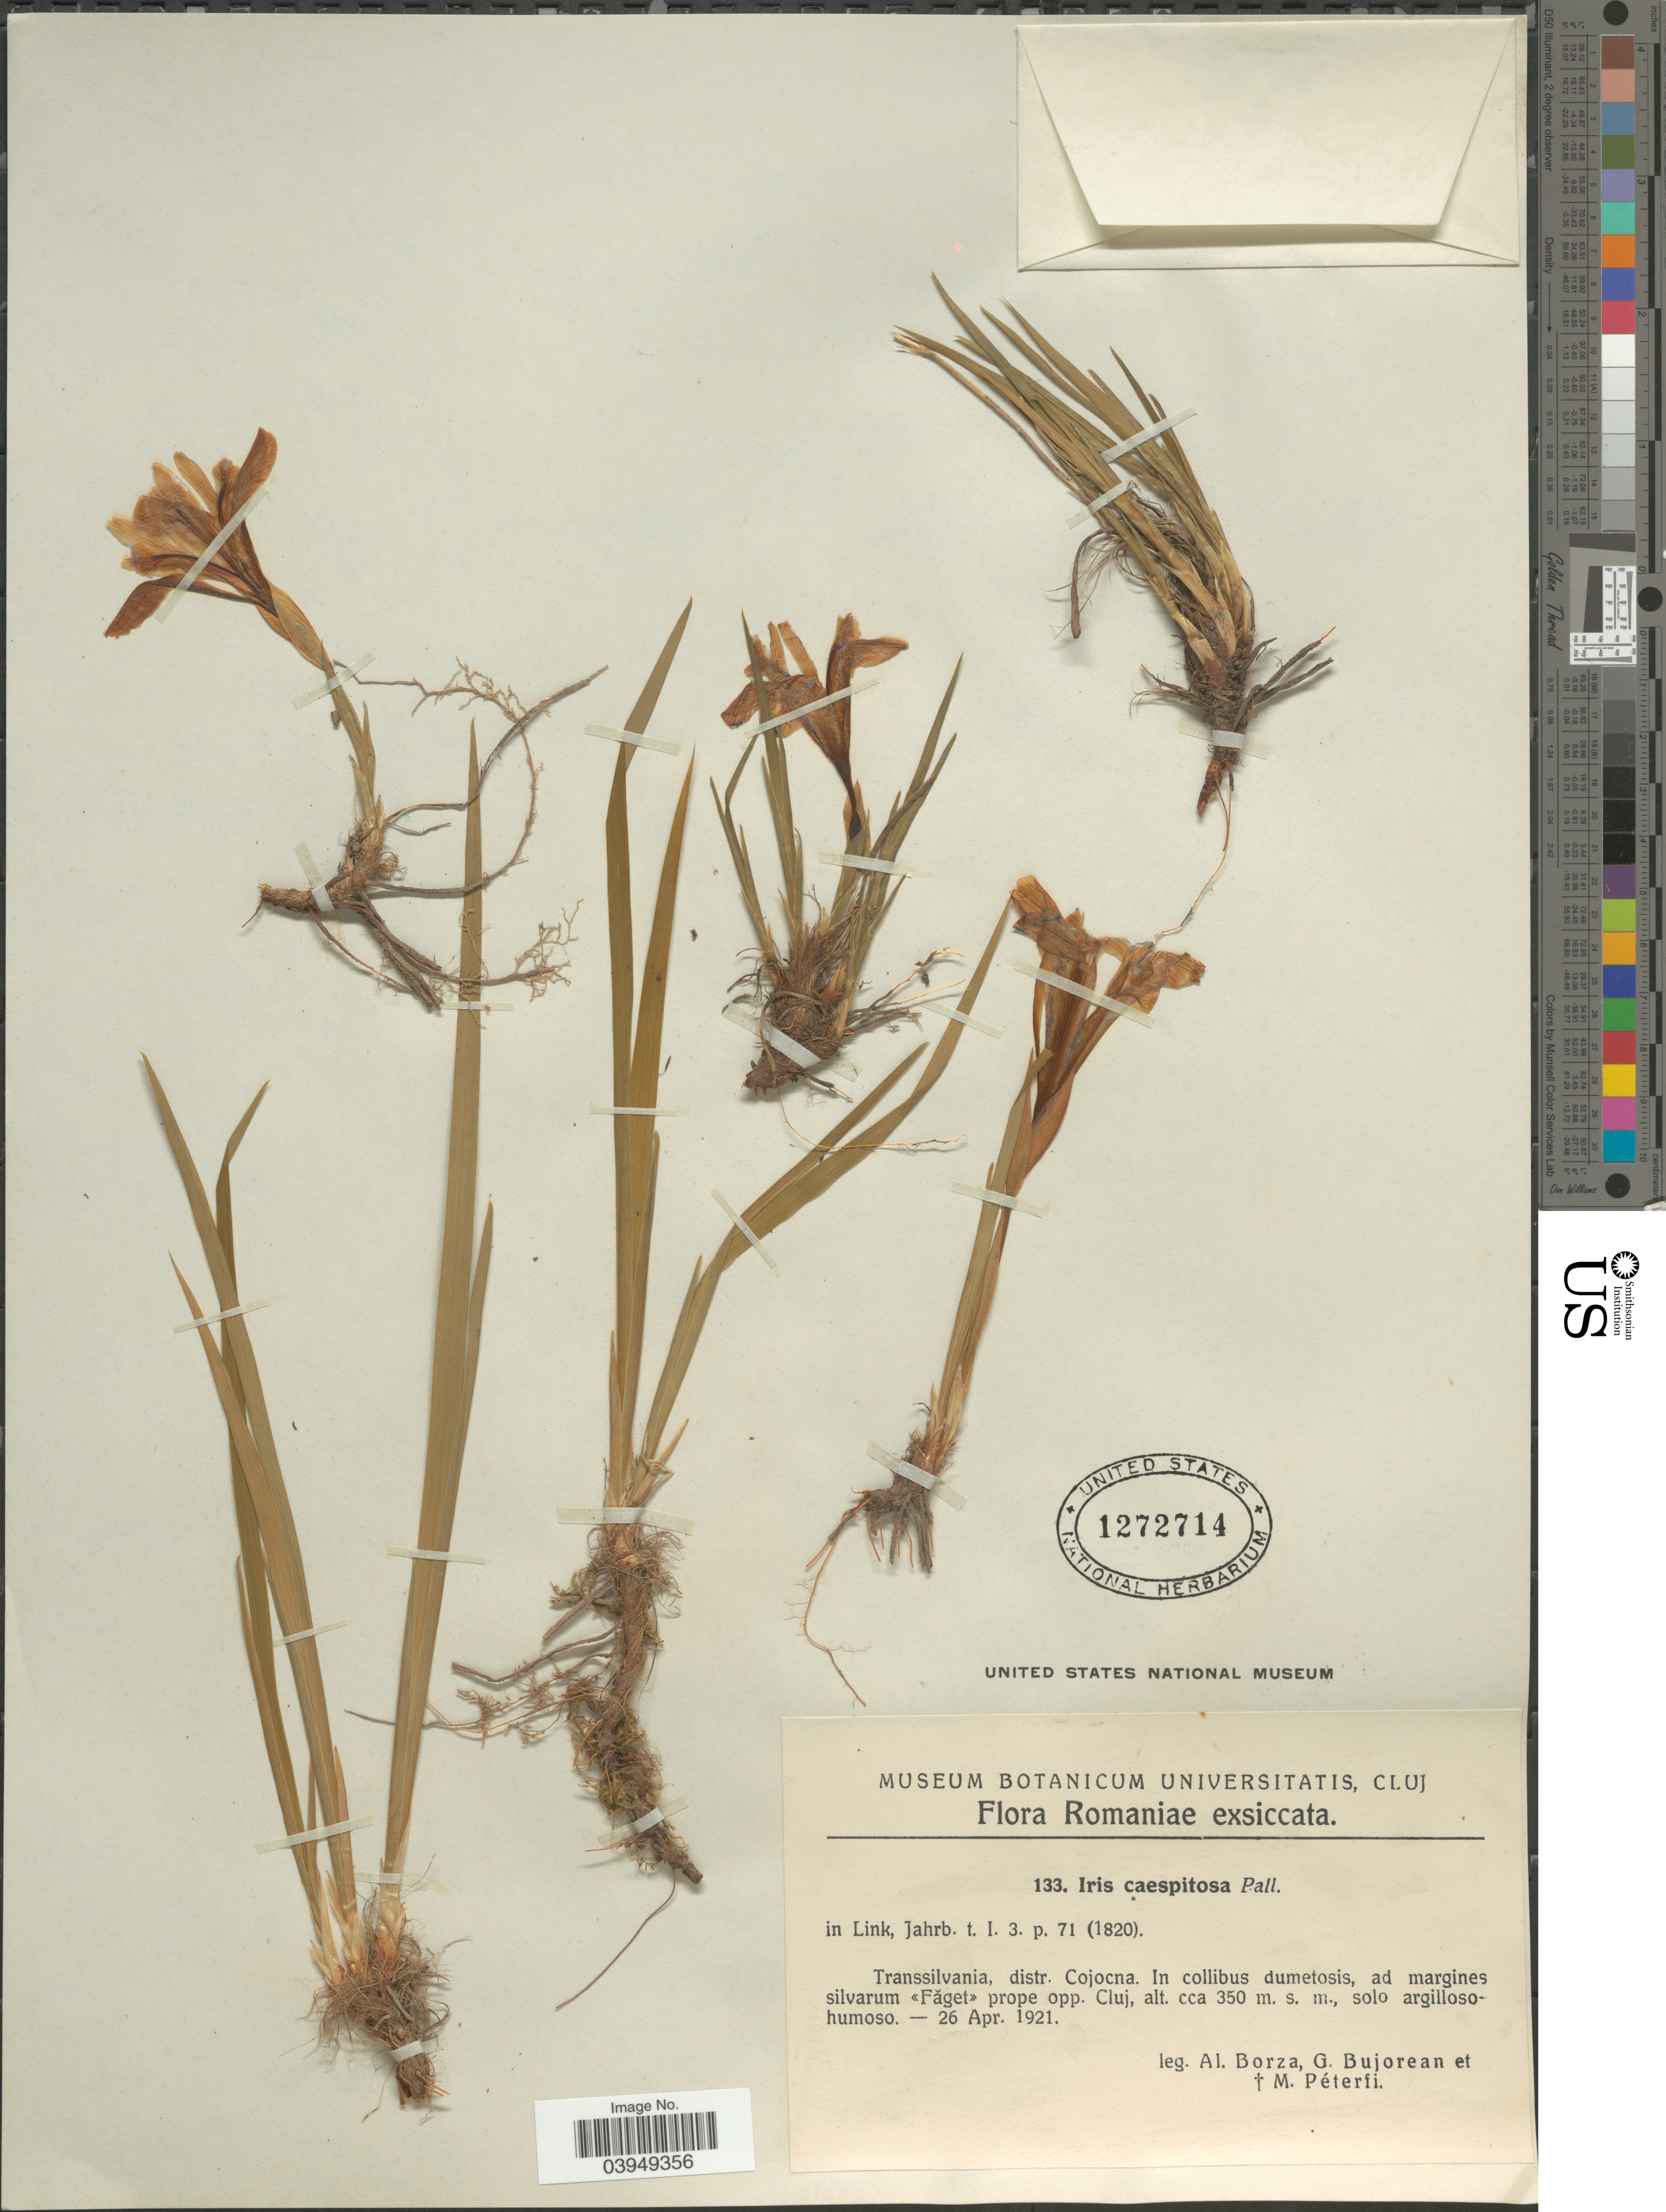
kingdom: Plantae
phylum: Tracheophyta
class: Liliopsida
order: Asparagales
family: Iridaceae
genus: Iris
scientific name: Iris caespitosa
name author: Pall. ex Link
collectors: A. Borza, G. Bujorean & M. Péterfi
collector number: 133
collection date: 1921-04-26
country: Romania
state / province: Cluj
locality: Transsilvania, distr. Cojocna. In collibus dumetosis, ad margines silvarum «Făget» prope opp. Cluj.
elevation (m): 350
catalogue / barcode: US 1272714